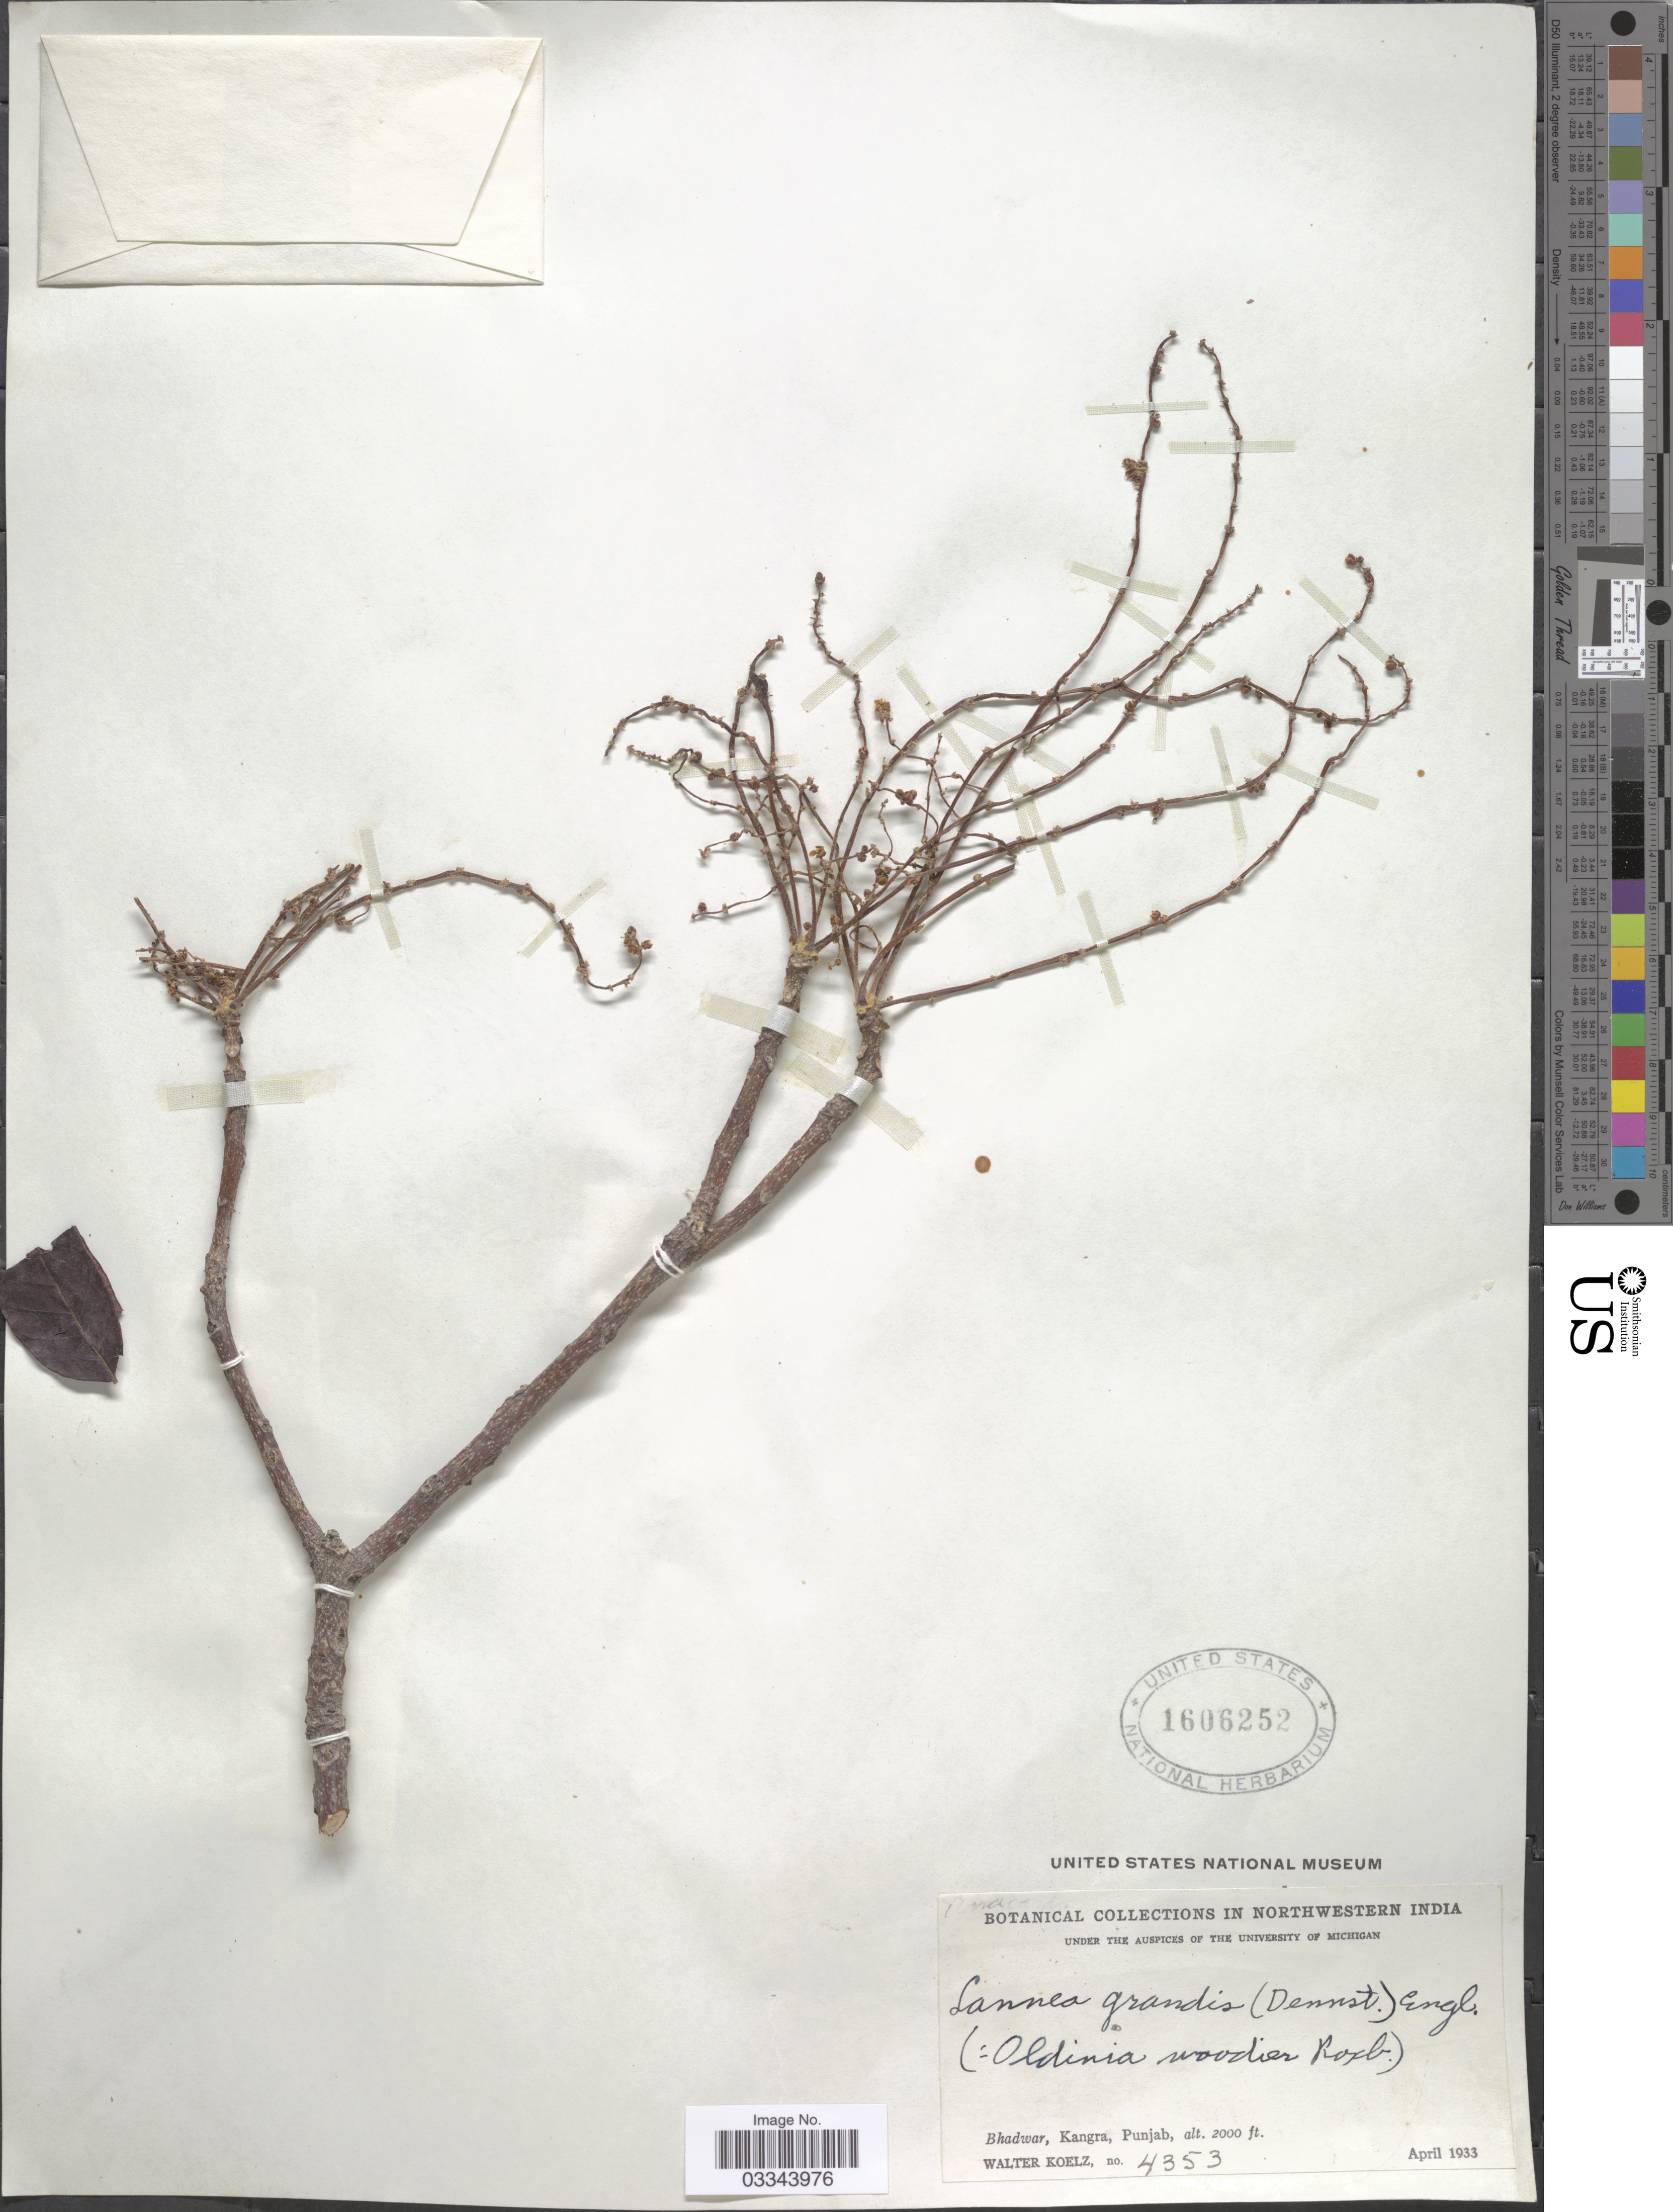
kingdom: Plantae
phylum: Tracheophyta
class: Magnoliopsida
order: Sapindales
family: Anacardiaceae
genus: Lannea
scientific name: Lannea grandis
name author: (Dennst.) Engl.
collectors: W. N. Koelz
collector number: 4353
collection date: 1933-04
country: India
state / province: Himachal Pradesh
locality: Northwestern India, Bhadwar, Kangra.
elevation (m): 610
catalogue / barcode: US 1606252